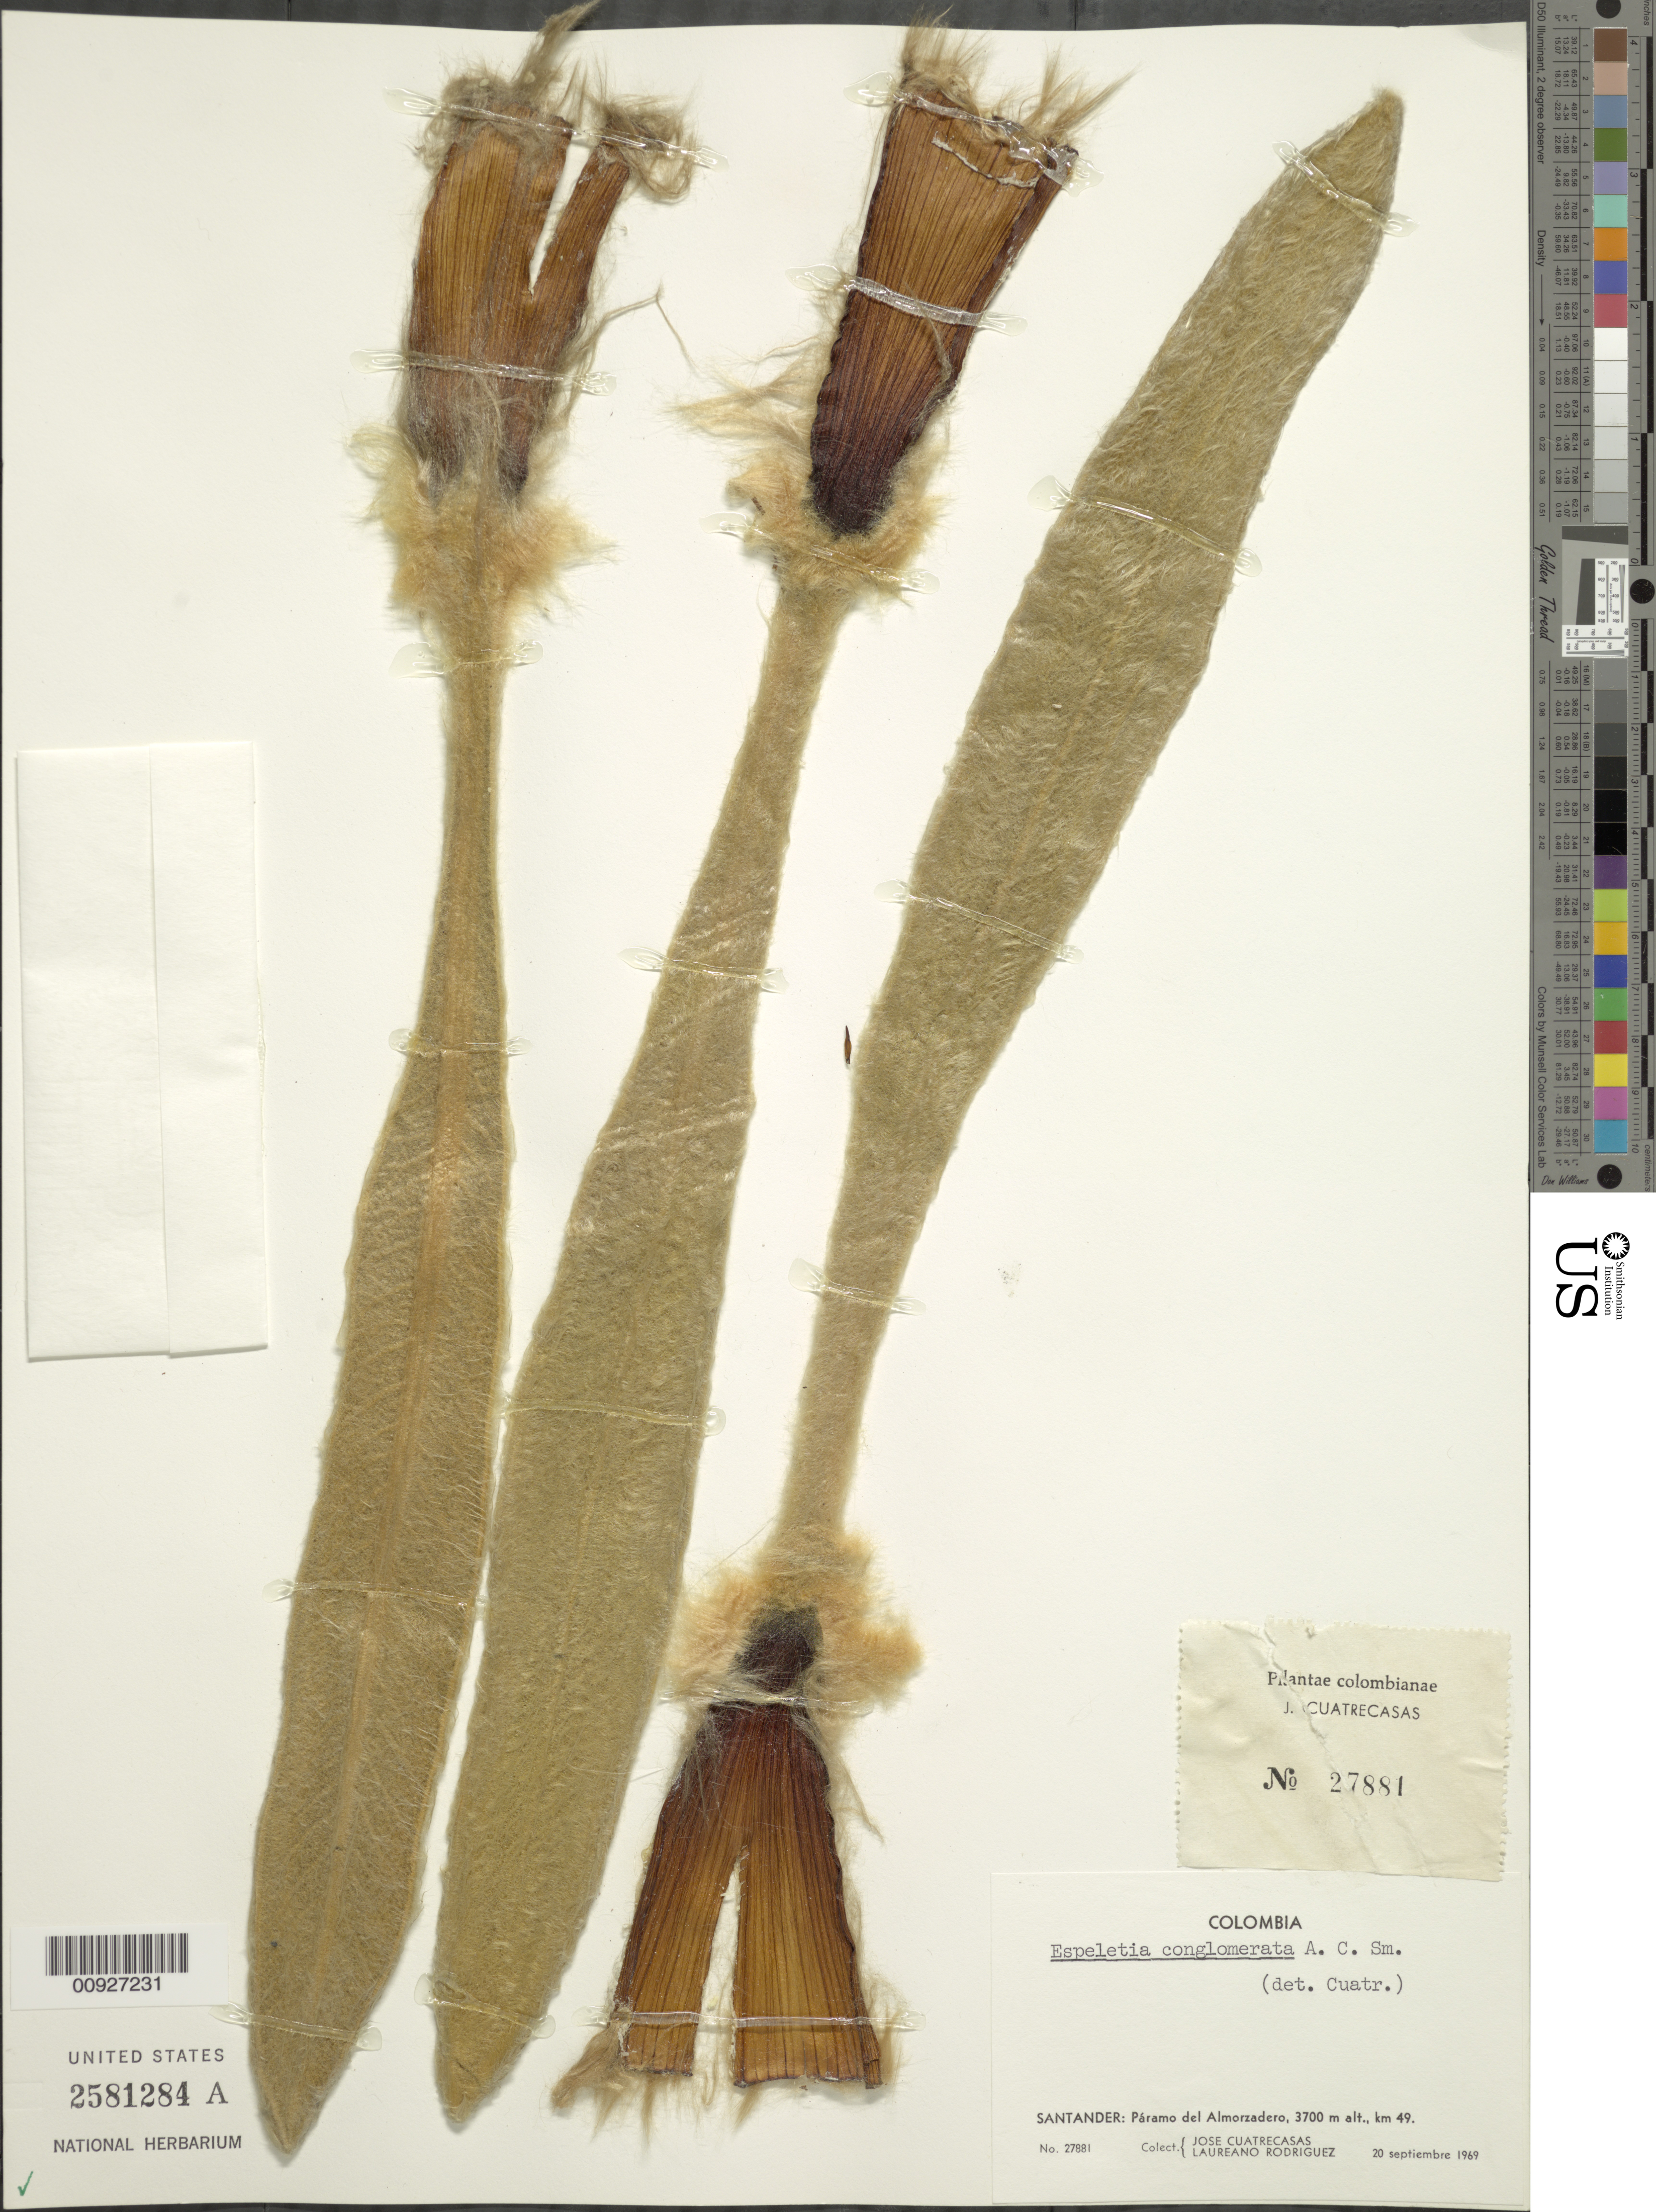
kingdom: Plantae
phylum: Tracheophyta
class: Magnoliopsida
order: Asterales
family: Asteraceae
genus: Espeletia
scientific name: Espeletia conglomerata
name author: A.C. Sm.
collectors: J. Cuatrecasas & L. Rodriguez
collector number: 27881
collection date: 1969-09-20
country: Colombia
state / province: Santander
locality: P. del Almorzadero. Páramo de Almorzadero, km. 52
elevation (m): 3700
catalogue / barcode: US 2581284A